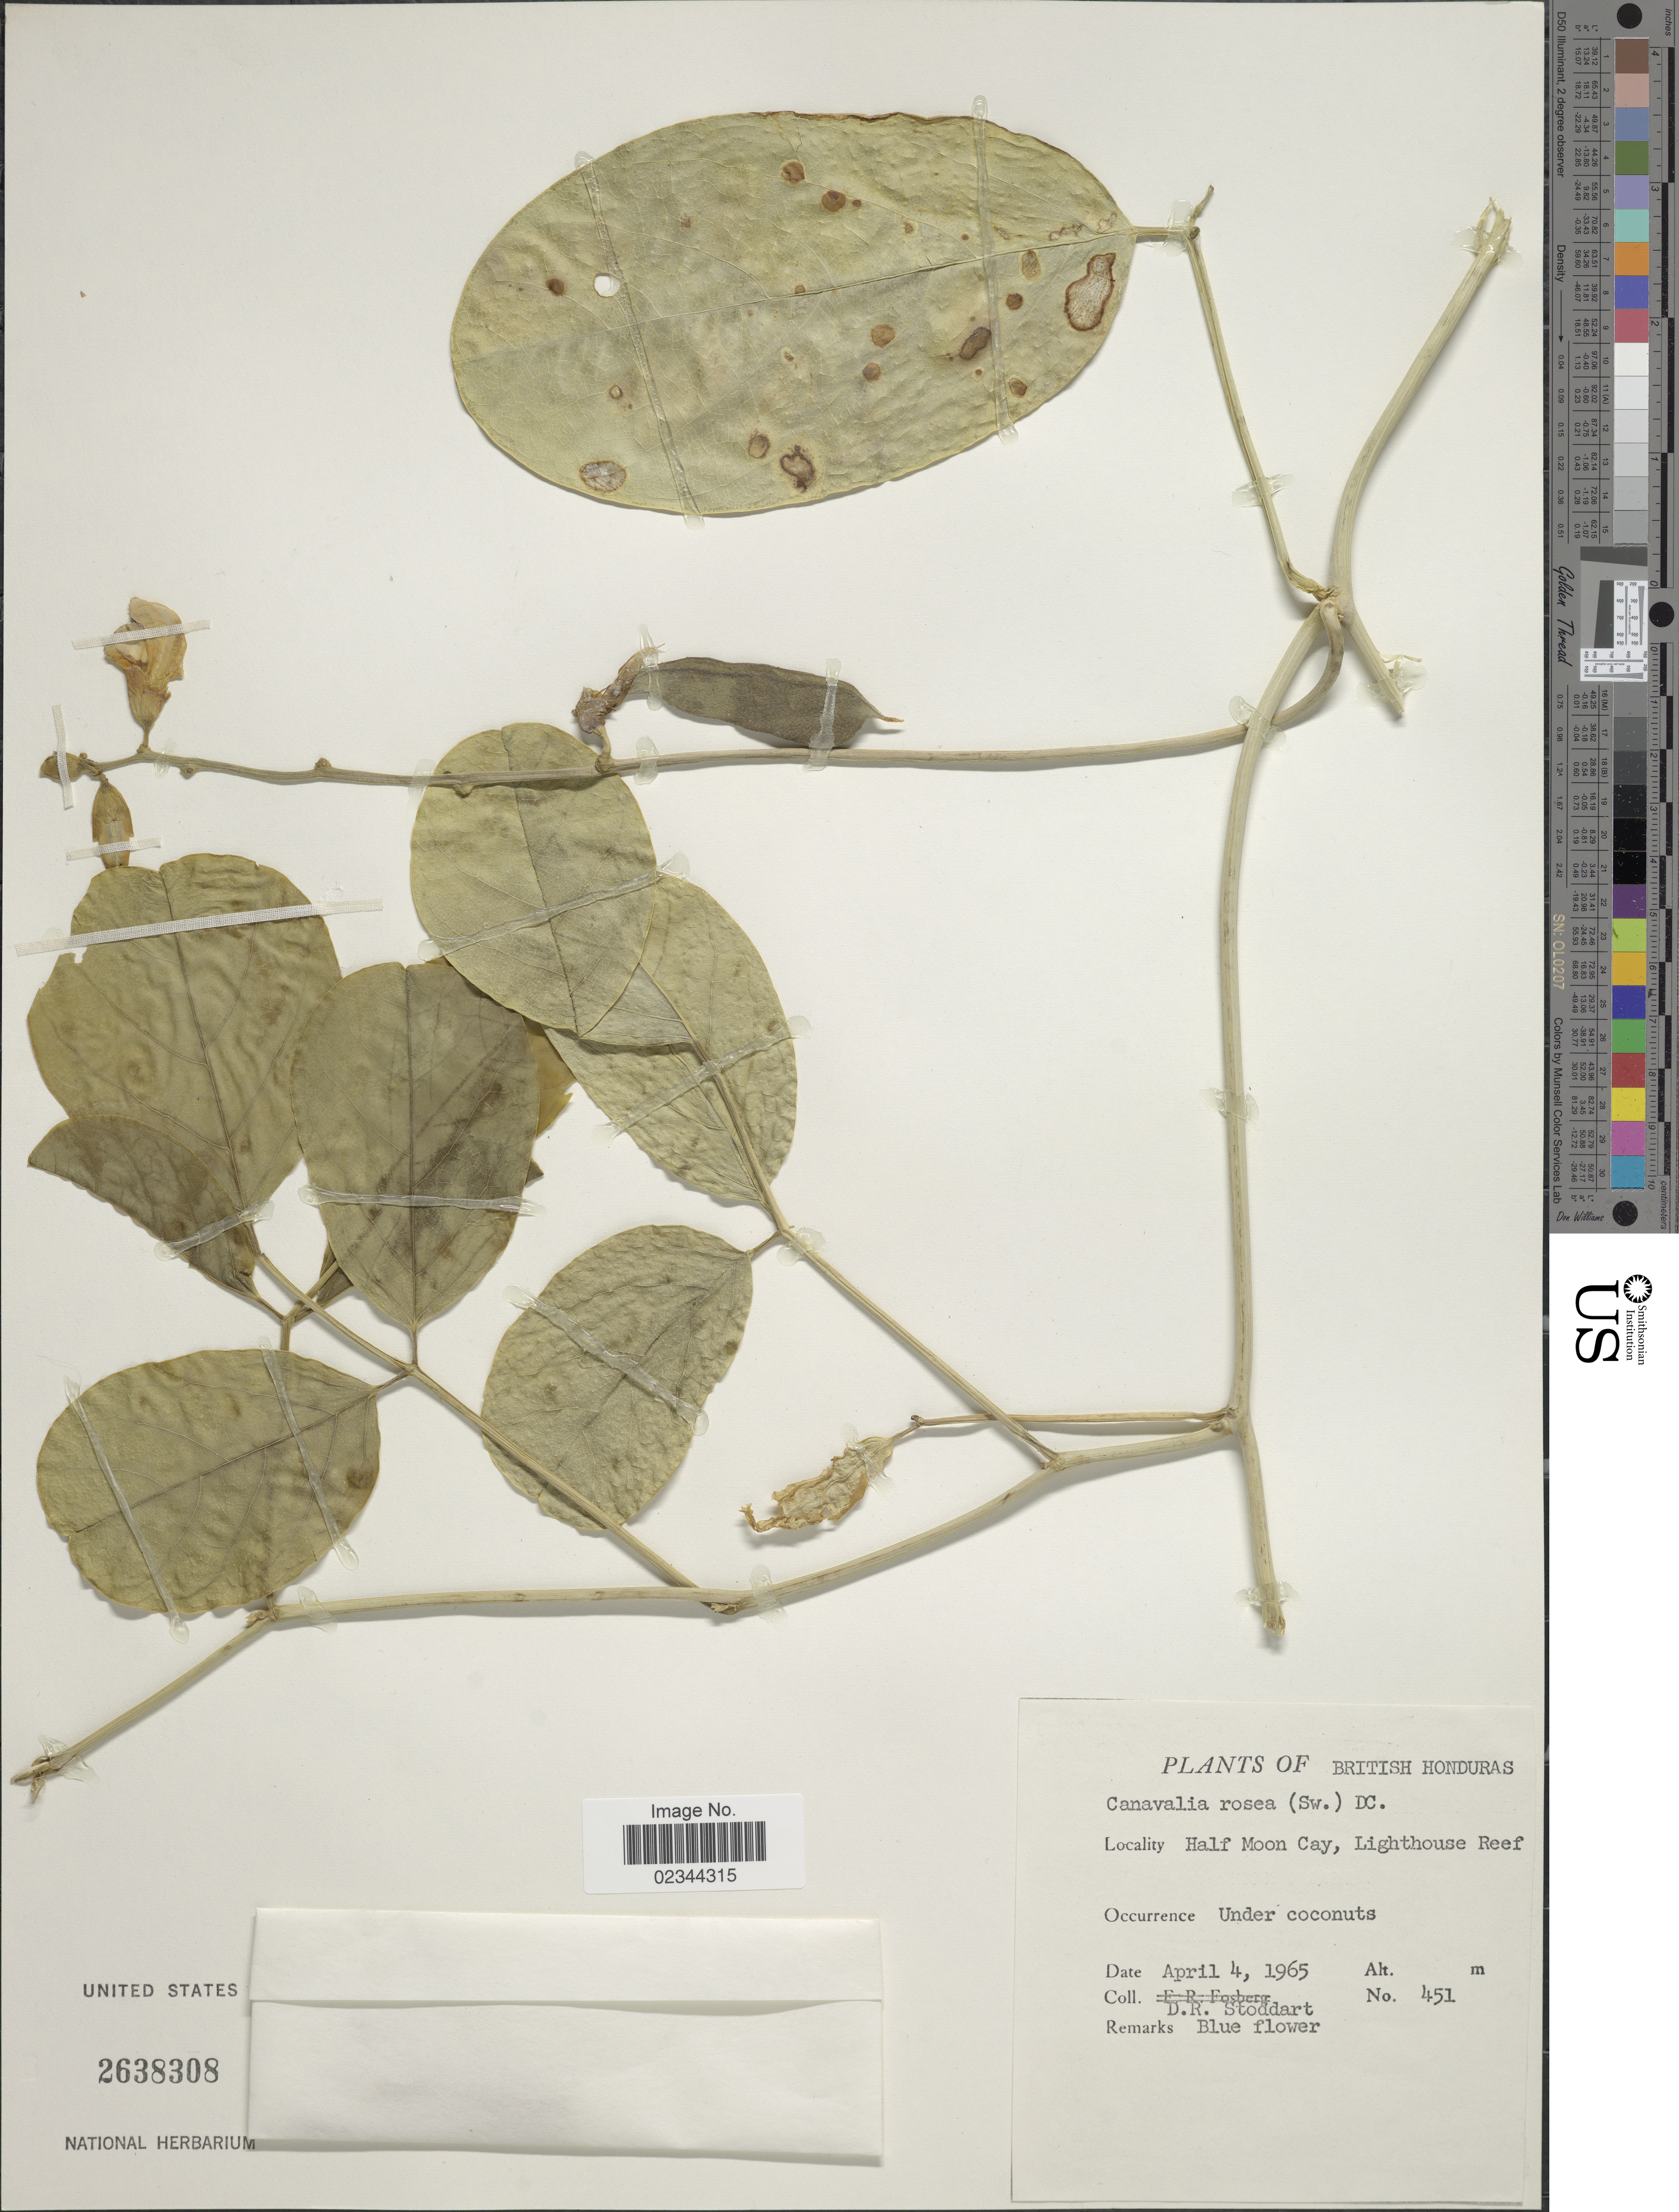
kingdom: Plantae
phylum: Tracheophyta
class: Magnoliopsida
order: Fabales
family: Fabaceae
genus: Canavalia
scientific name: Canavalia rosea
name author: (Sw.) DC.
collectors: D. R. Stoddart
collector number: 451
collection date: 1965-04-04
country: Belize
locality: British Honduras, Half Moon Cay, Lighthouse Reef, Under coconuts.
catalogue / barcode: US 2638308